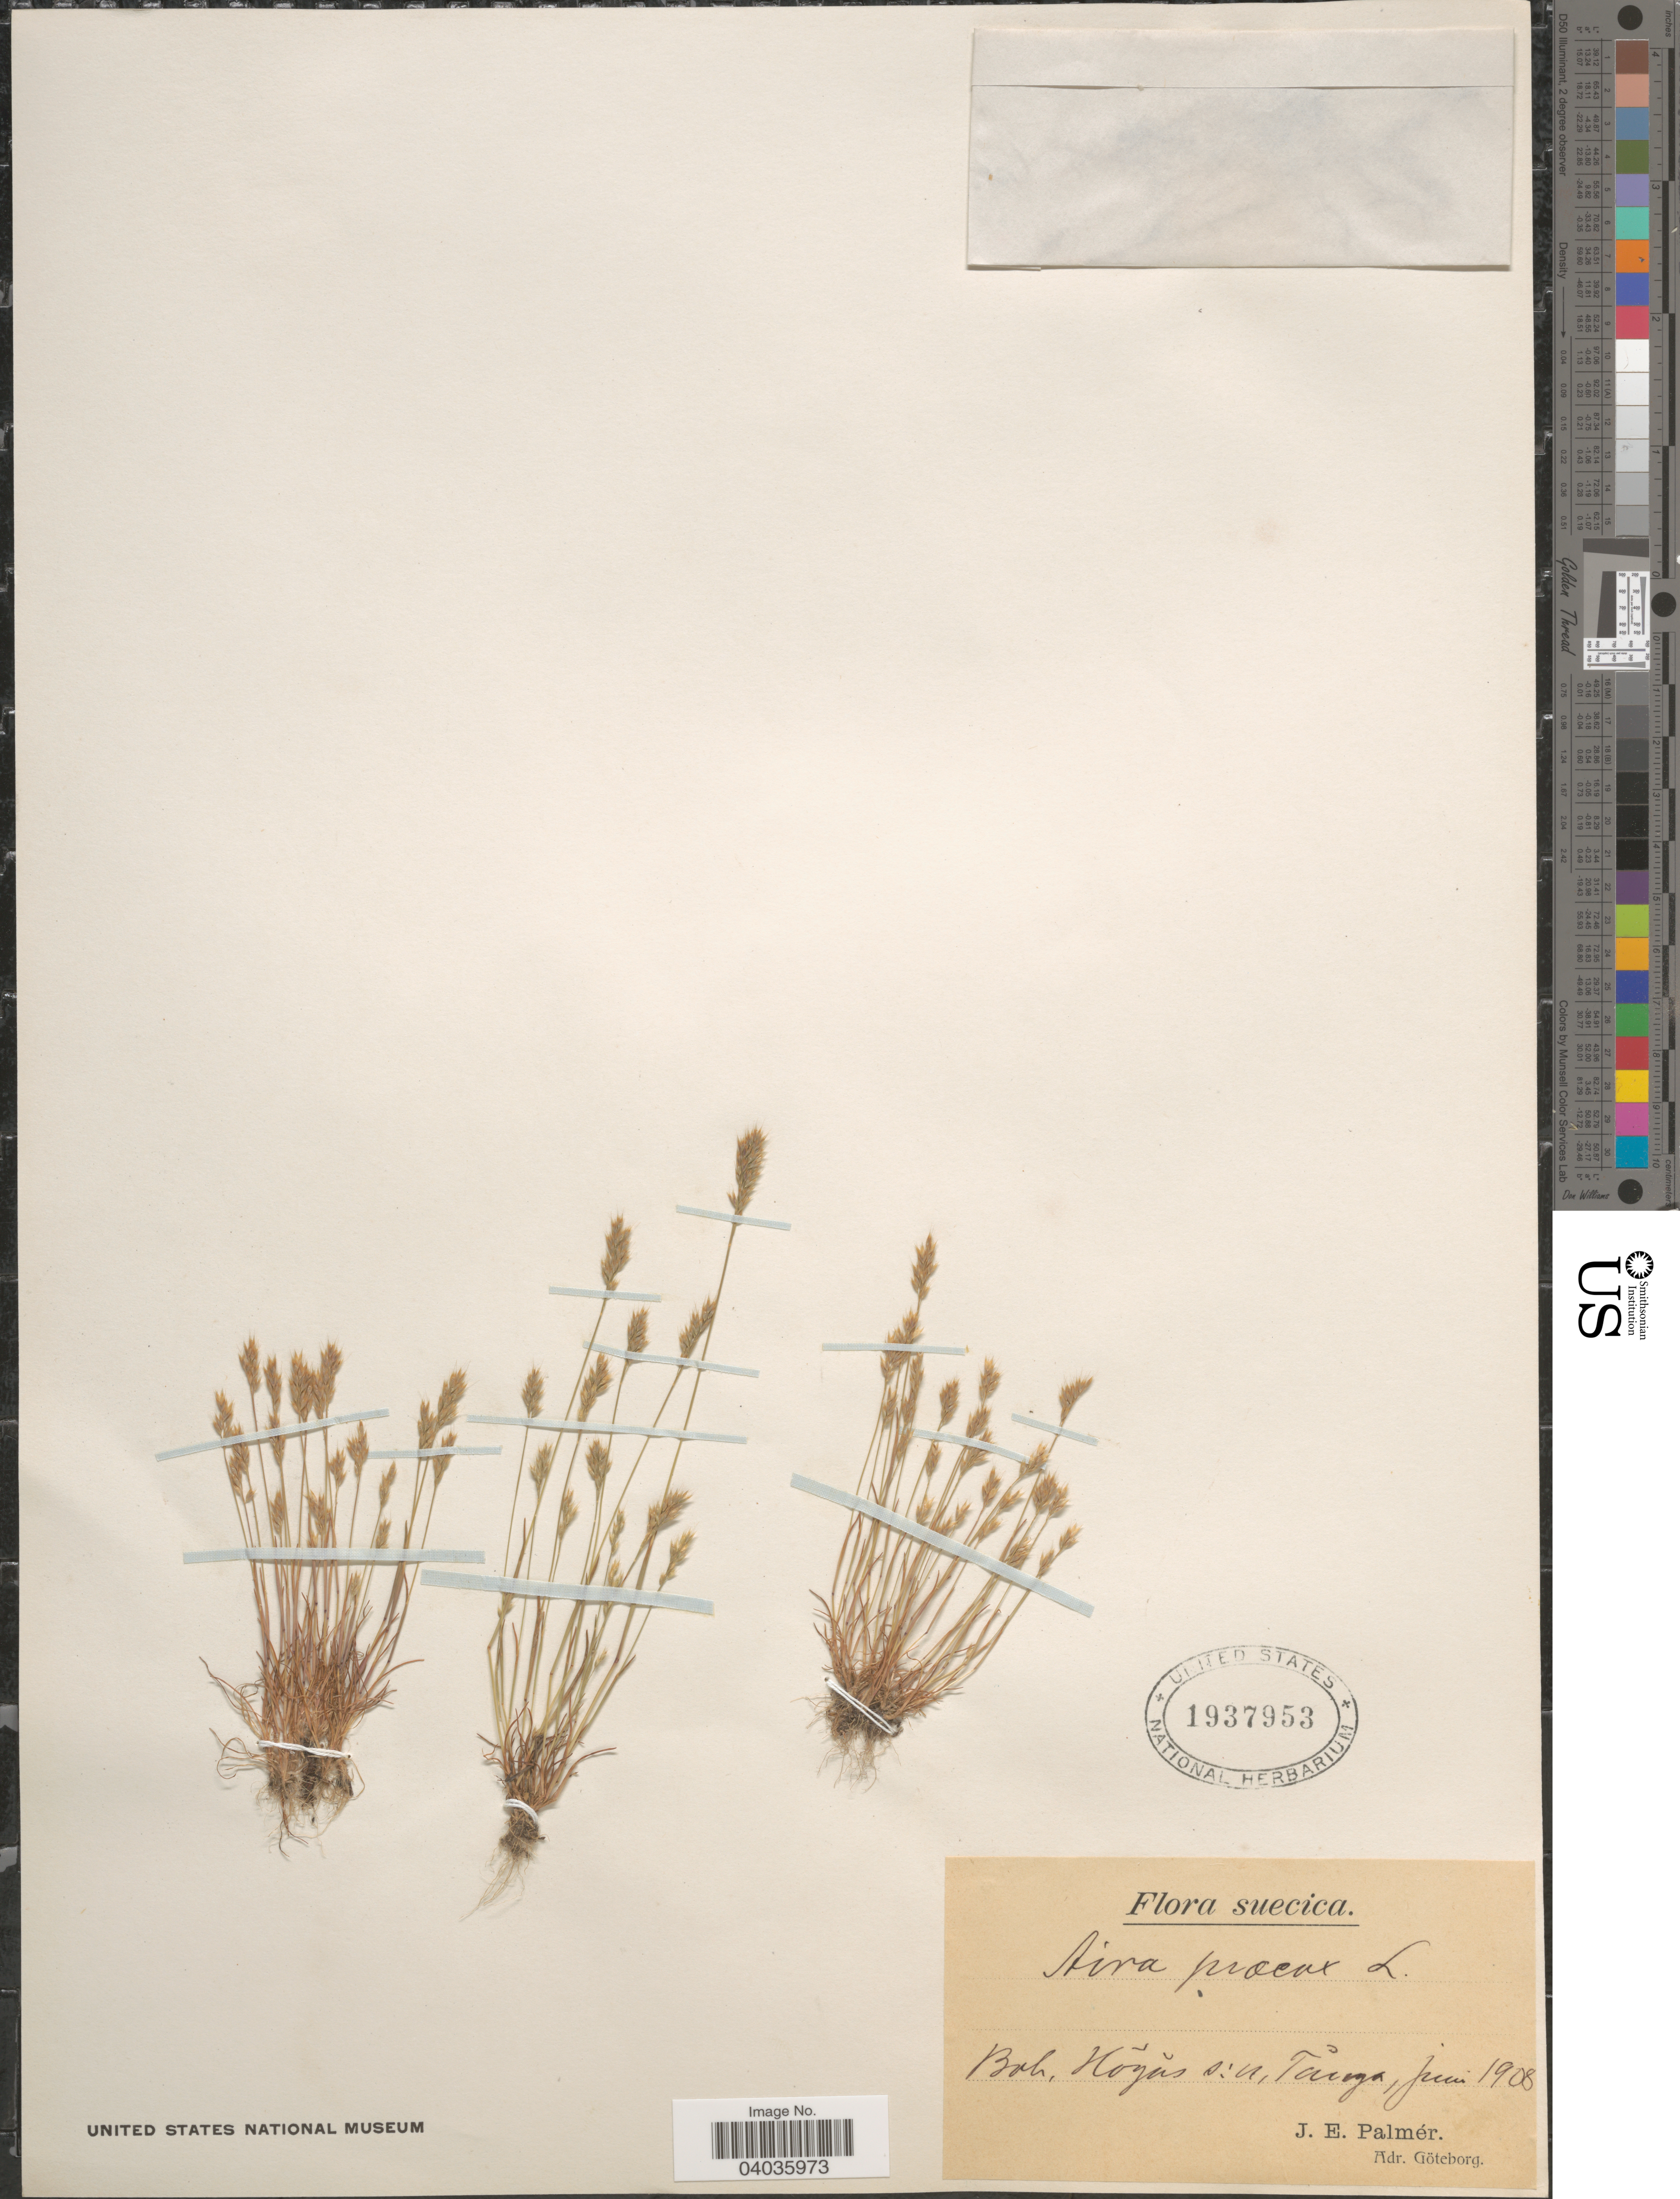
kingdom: Plantae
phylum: Tracheophyta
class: Liliopsida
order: Poales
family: Poaceae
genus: Aira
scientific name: Aira praecox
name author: L.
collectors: J. E. Palmér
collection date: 1908-06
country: Sweden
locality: Suecica. Boh, Hôyâs s:n, Tânga.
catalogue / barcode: US 1937953